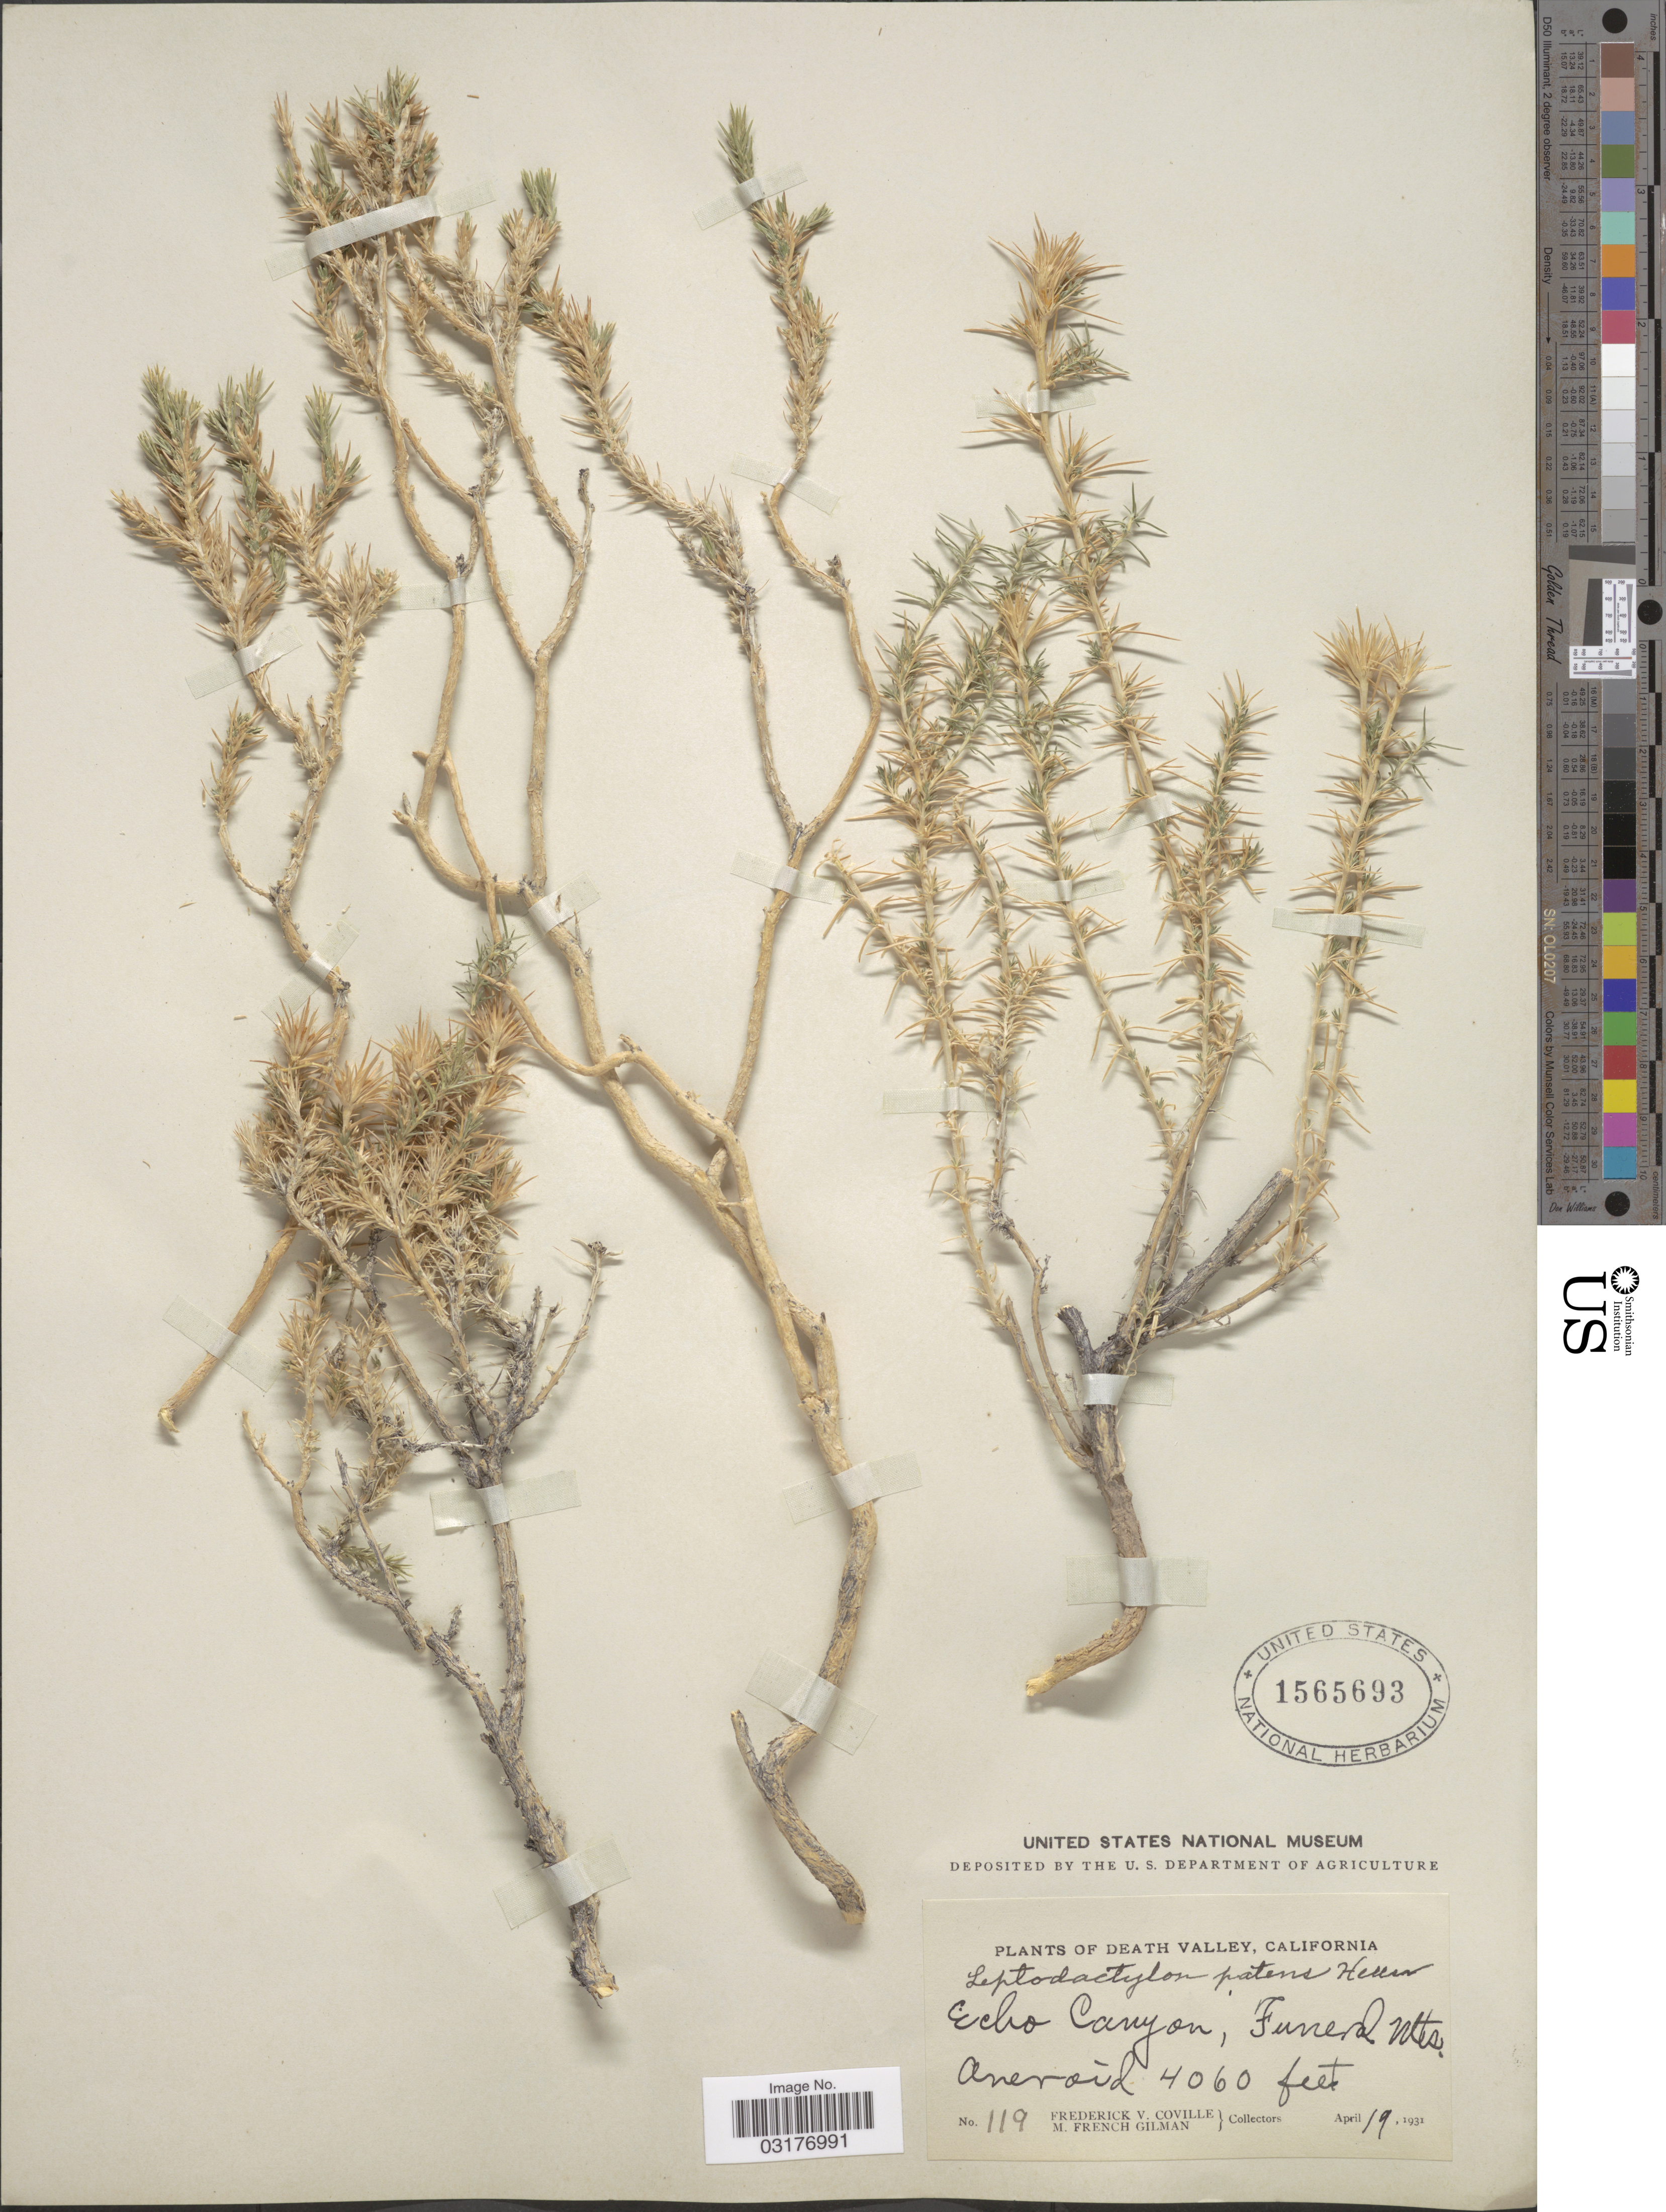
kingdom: Plantae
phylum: Tracheophyta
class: Magnoliopsida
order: Ericales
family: Polemoniaceae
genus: Linanthus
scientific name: Linanthus pungens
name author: (Torr.) J.M. Porter & L.A. Johnson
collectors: F. V. Coville & M. F. Gilman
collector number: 119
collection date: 1931-04-19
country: United States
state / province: California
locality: Death Valley. Echo Canyon, Funeral Mts. Aneroid.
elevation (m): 1237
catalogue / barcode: US 1565693